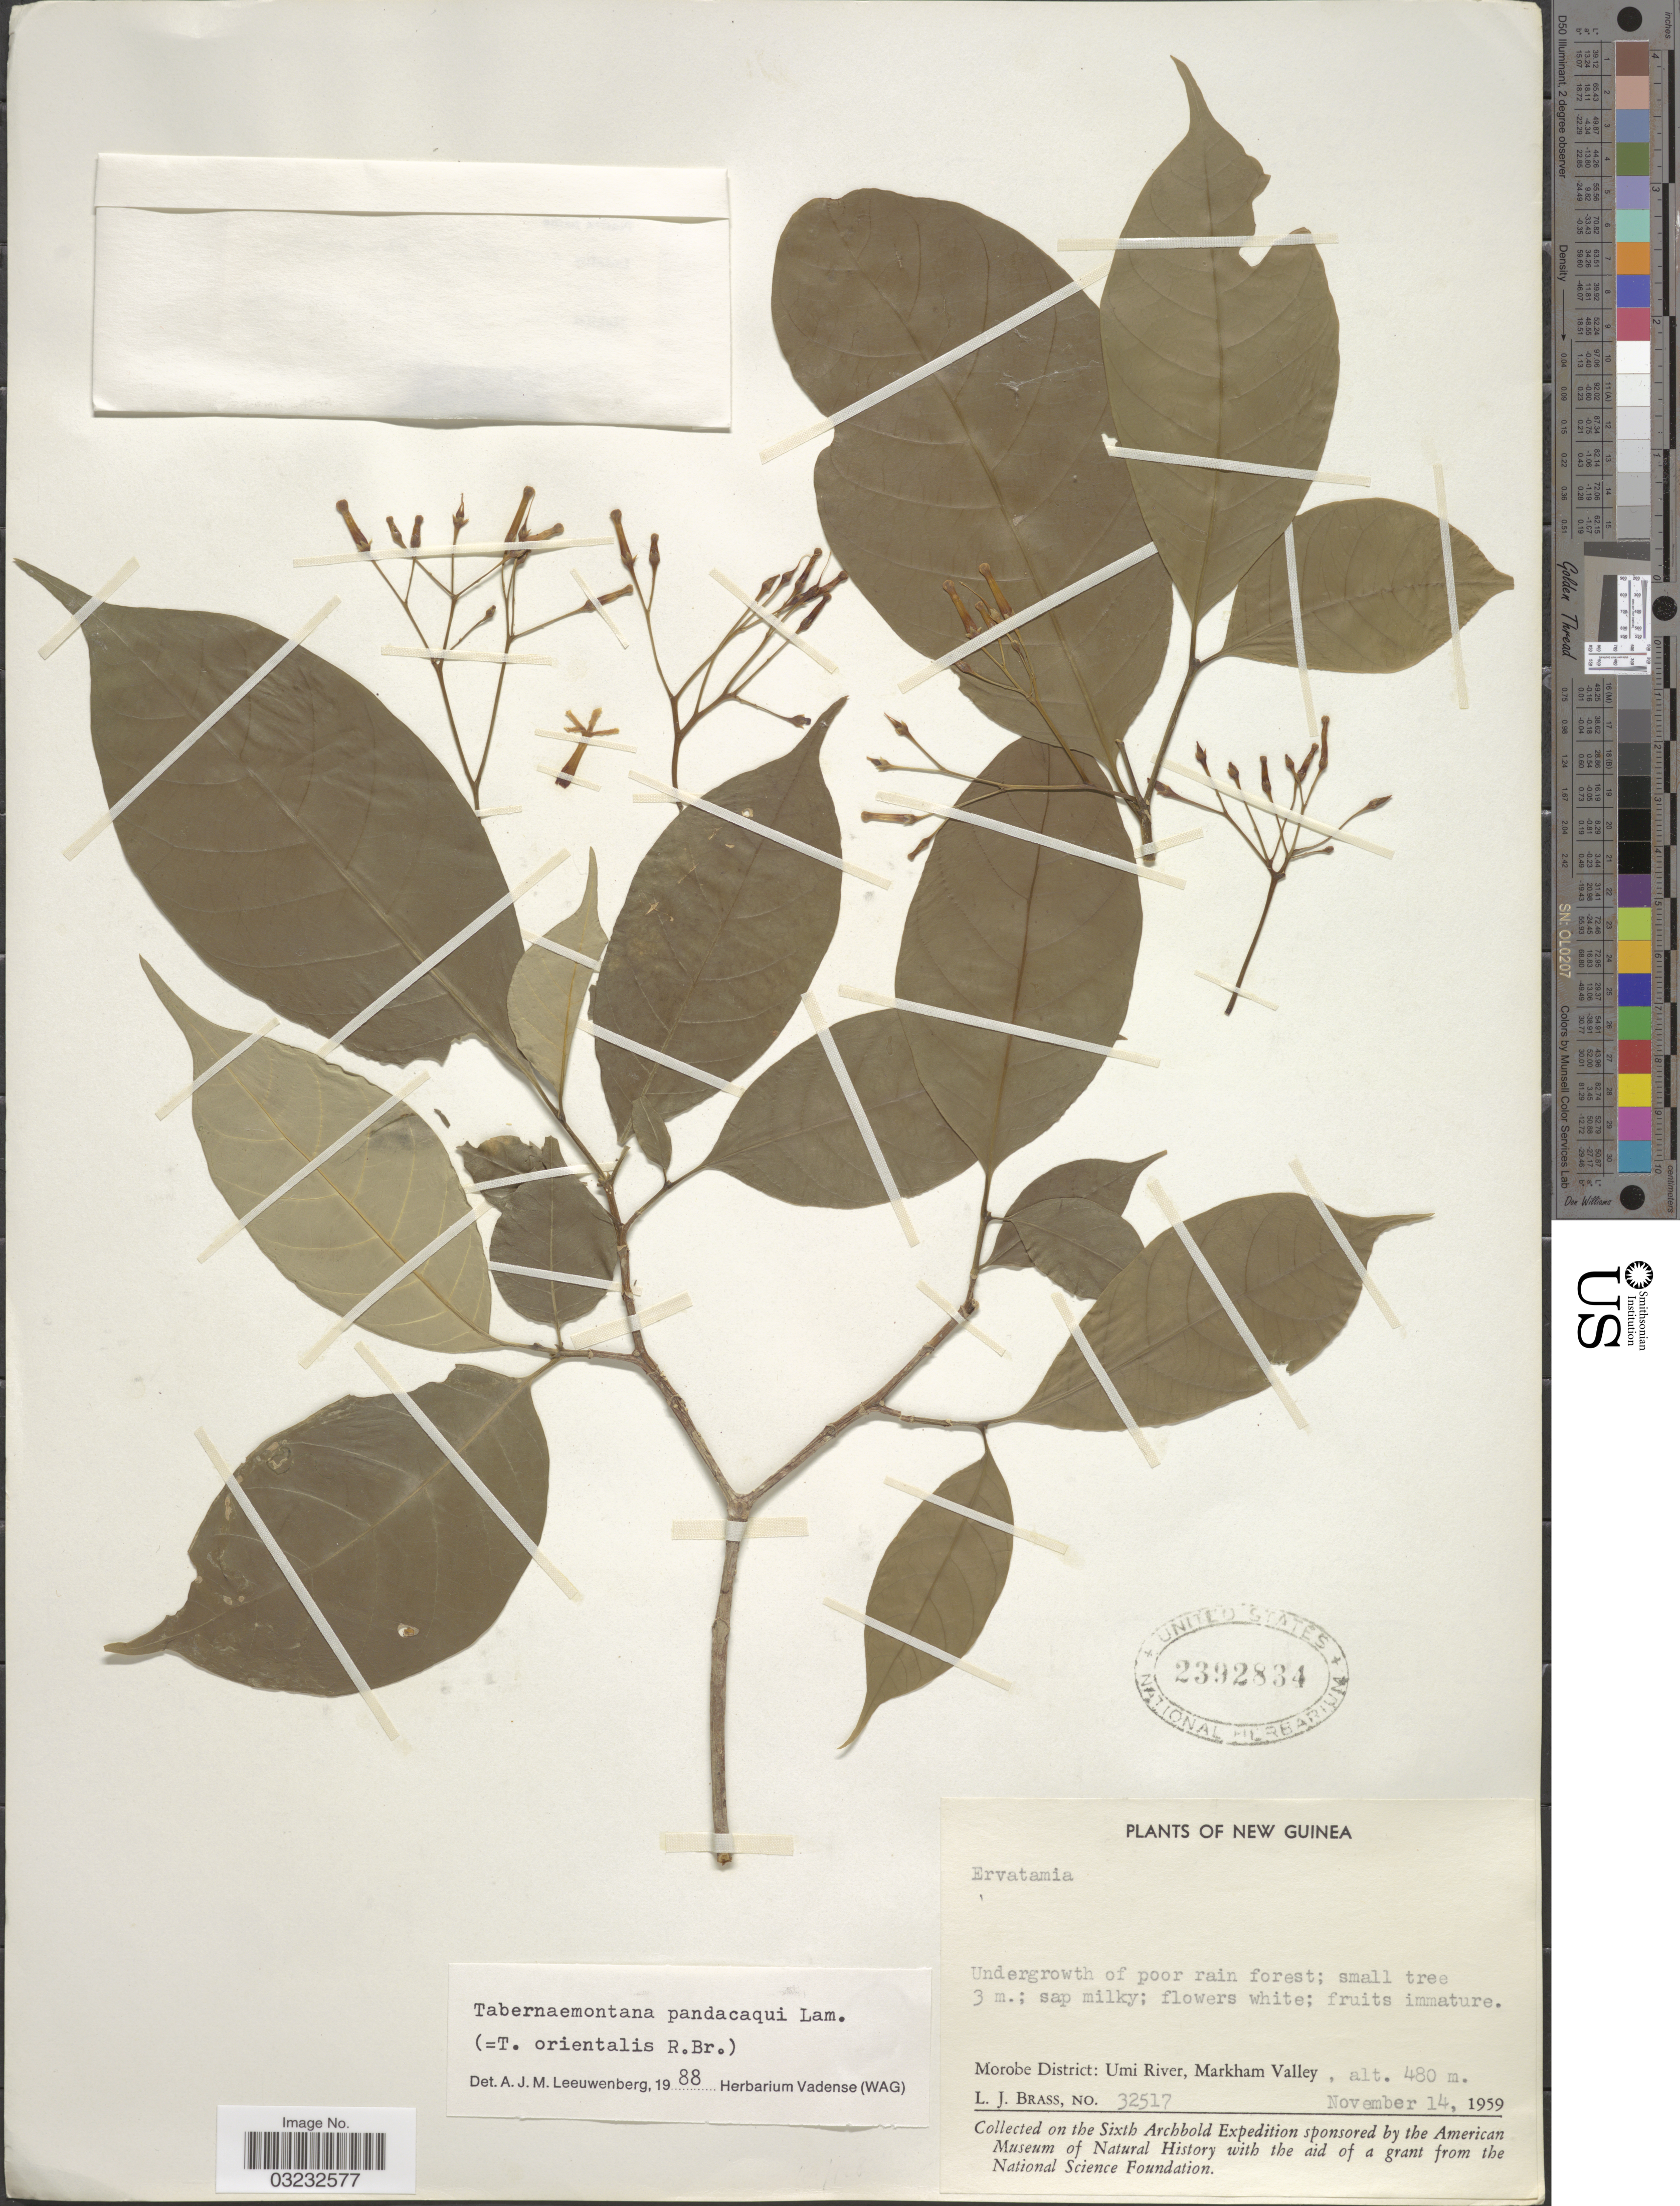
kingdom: Plantae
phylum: Tracheophyta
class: Magnoliopsida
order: Gentianales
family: Apocynaceae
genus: Tabernaemontana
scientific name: Tabernaemontana pandacaqui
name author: Poir.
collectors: L. J. Brass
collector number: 32517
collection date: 1959-11-14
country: Papua New Guinea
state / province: Morobe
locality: New Guinea, Morobe District: Umi River, Markham Valley.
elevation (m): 480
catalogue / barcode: US 2392834